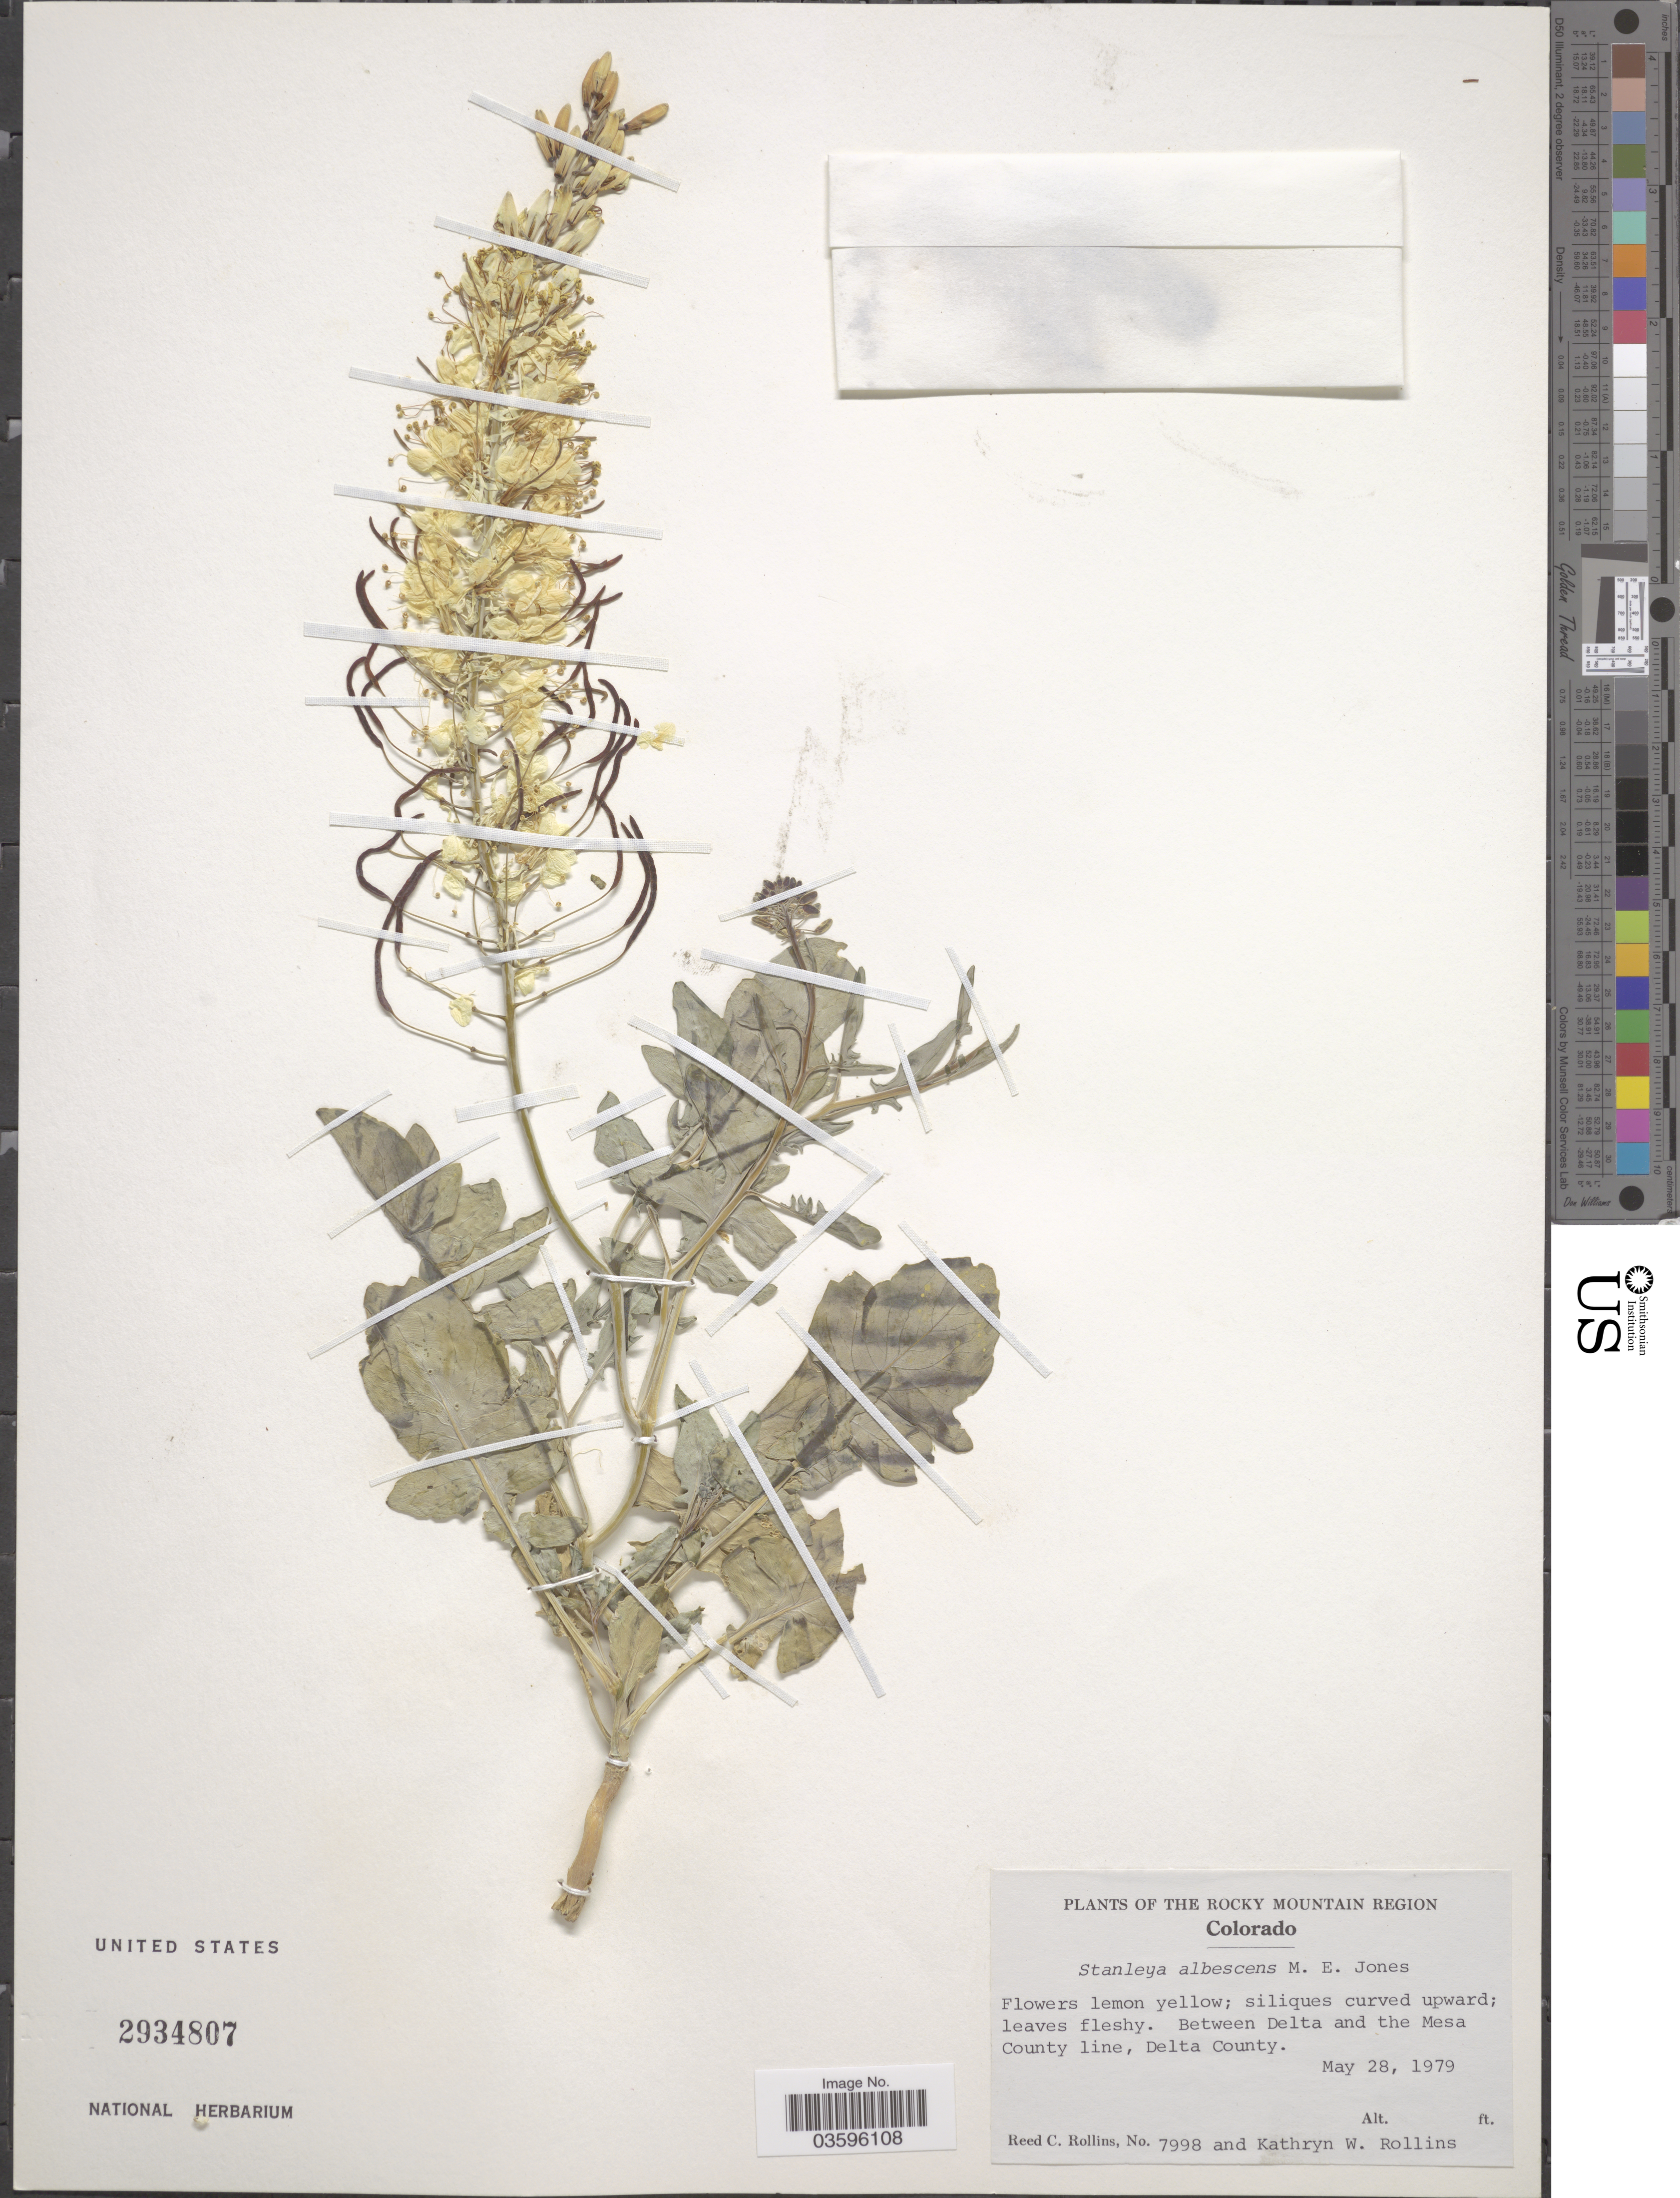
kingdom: Plantae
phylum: Tracheophyta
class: Magnoliopsida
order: Brassicales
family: Brassicaceae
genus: Stanleya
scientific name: Stanleya albescens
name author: M.E. Jones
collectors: R. C. Rollins & K. W. Rollins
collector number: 7998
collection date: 1979-05-28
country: United States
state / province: Colorado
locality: The Rocky Mountain Region. Between Delta and the Mesa County line, Delta County.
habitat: between county lines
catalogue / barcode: US 2934807